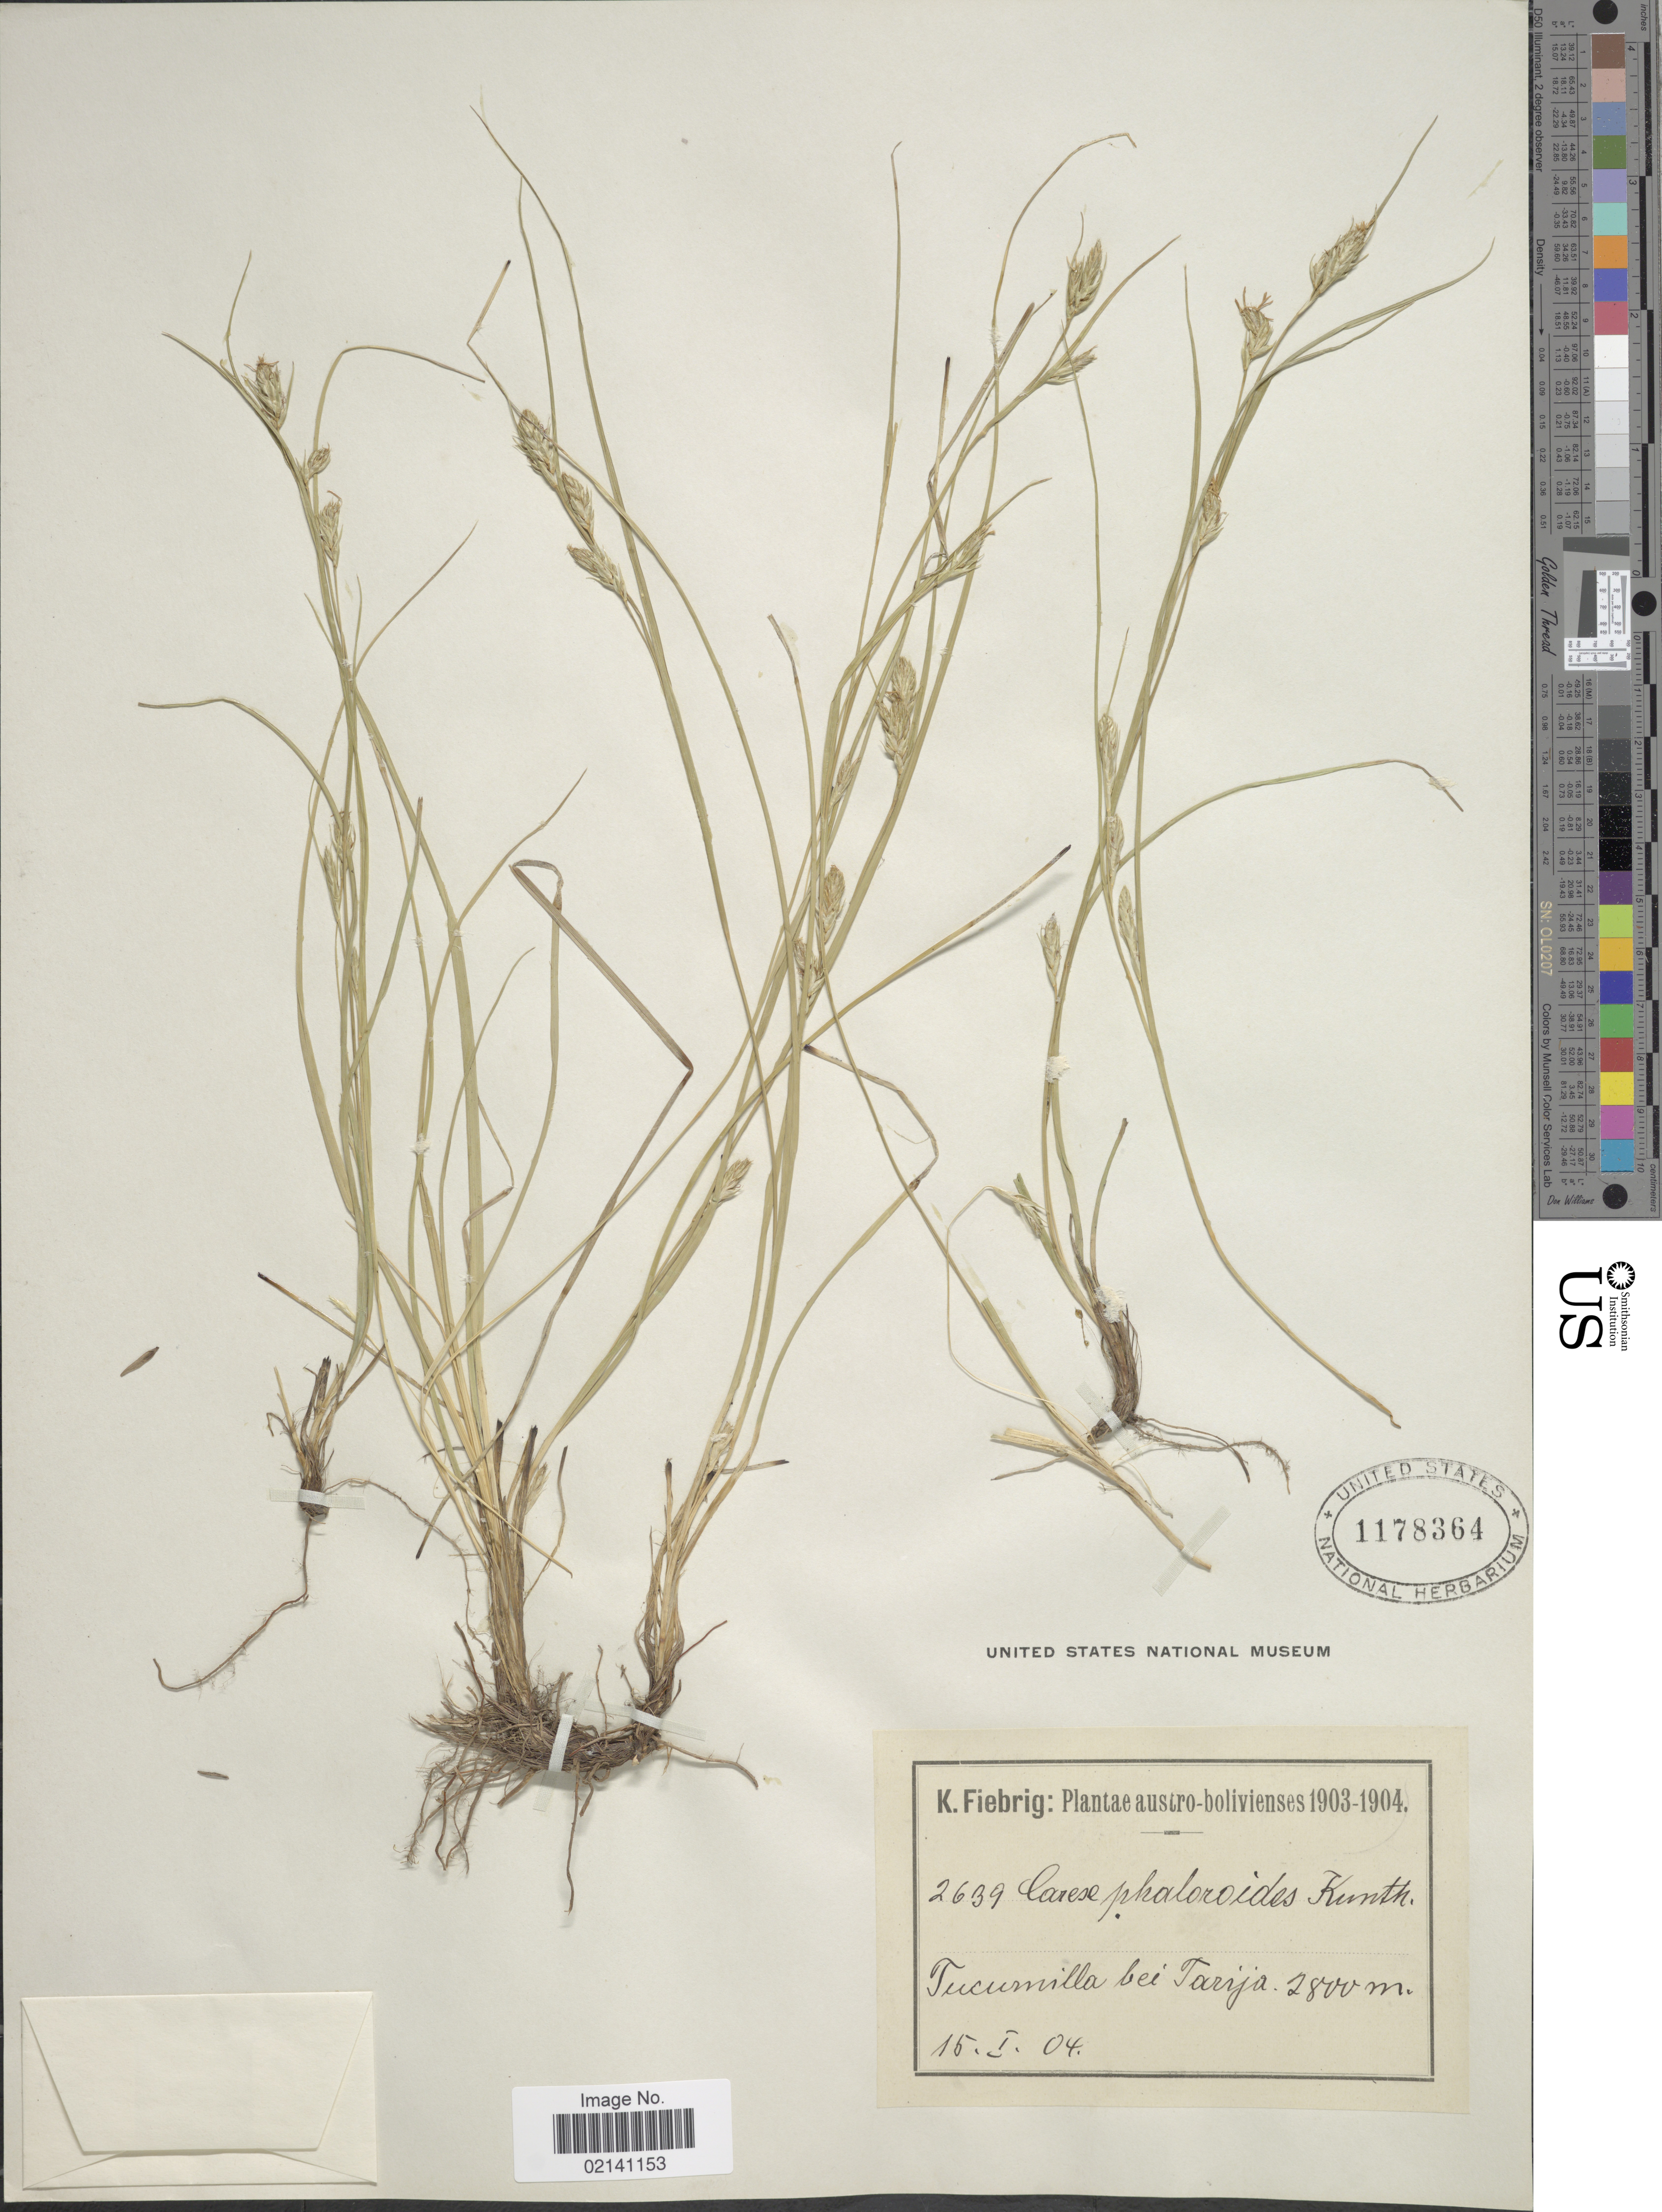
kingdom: Plantae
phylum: Tracheophyta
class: Liliopsida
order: Poales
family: Cyperaceae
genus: Carex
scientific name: Carex phalaroides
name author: Kunth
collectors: K. Fiebrig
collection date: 1904-01-15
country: Bolivia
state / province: Tarija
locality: Tucurmilla bei Tarija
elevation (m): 2800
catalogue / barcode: US 1178364